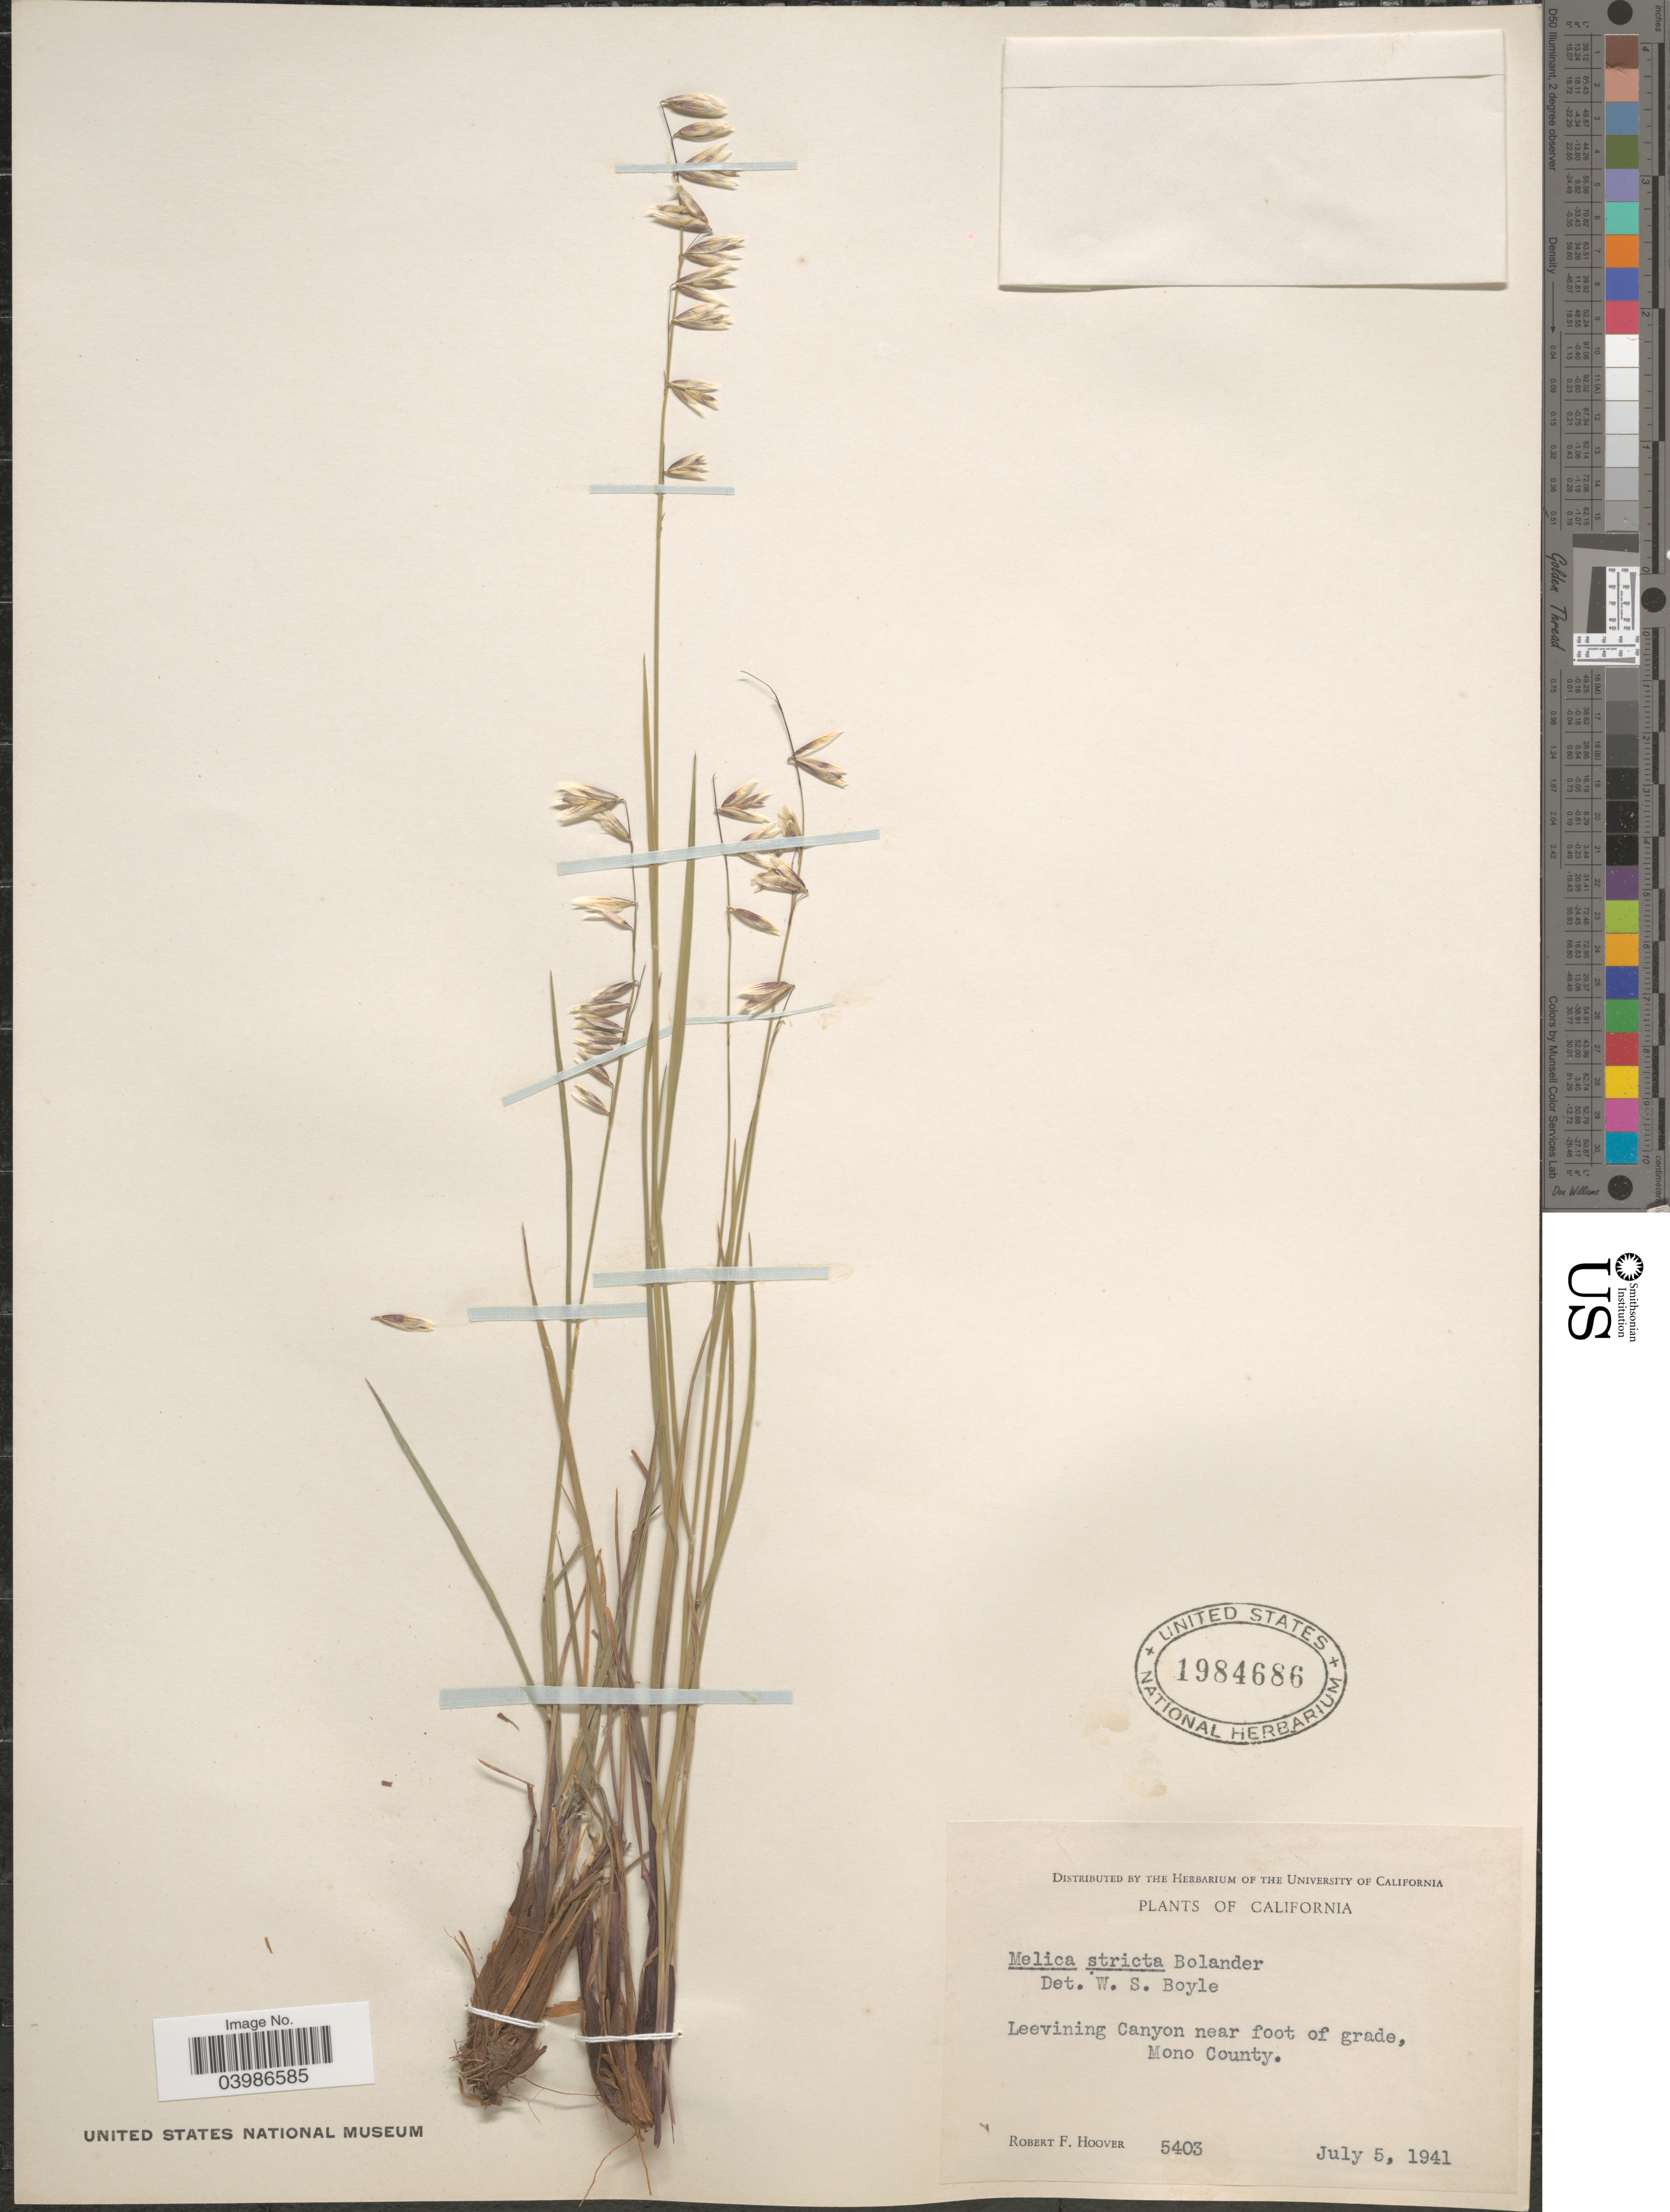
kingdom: Plantae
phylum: Tracheophyta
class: Liliopsida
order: Poales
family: Poaceae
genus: Melica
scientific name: Melica stricta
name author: Bol.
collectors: R. F. Hoover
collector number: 5403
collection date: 1941-07-05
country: United States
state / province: California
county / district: Mono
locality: Leevining Canyon near foot of grade, Mono County.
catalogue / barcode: US 1984686